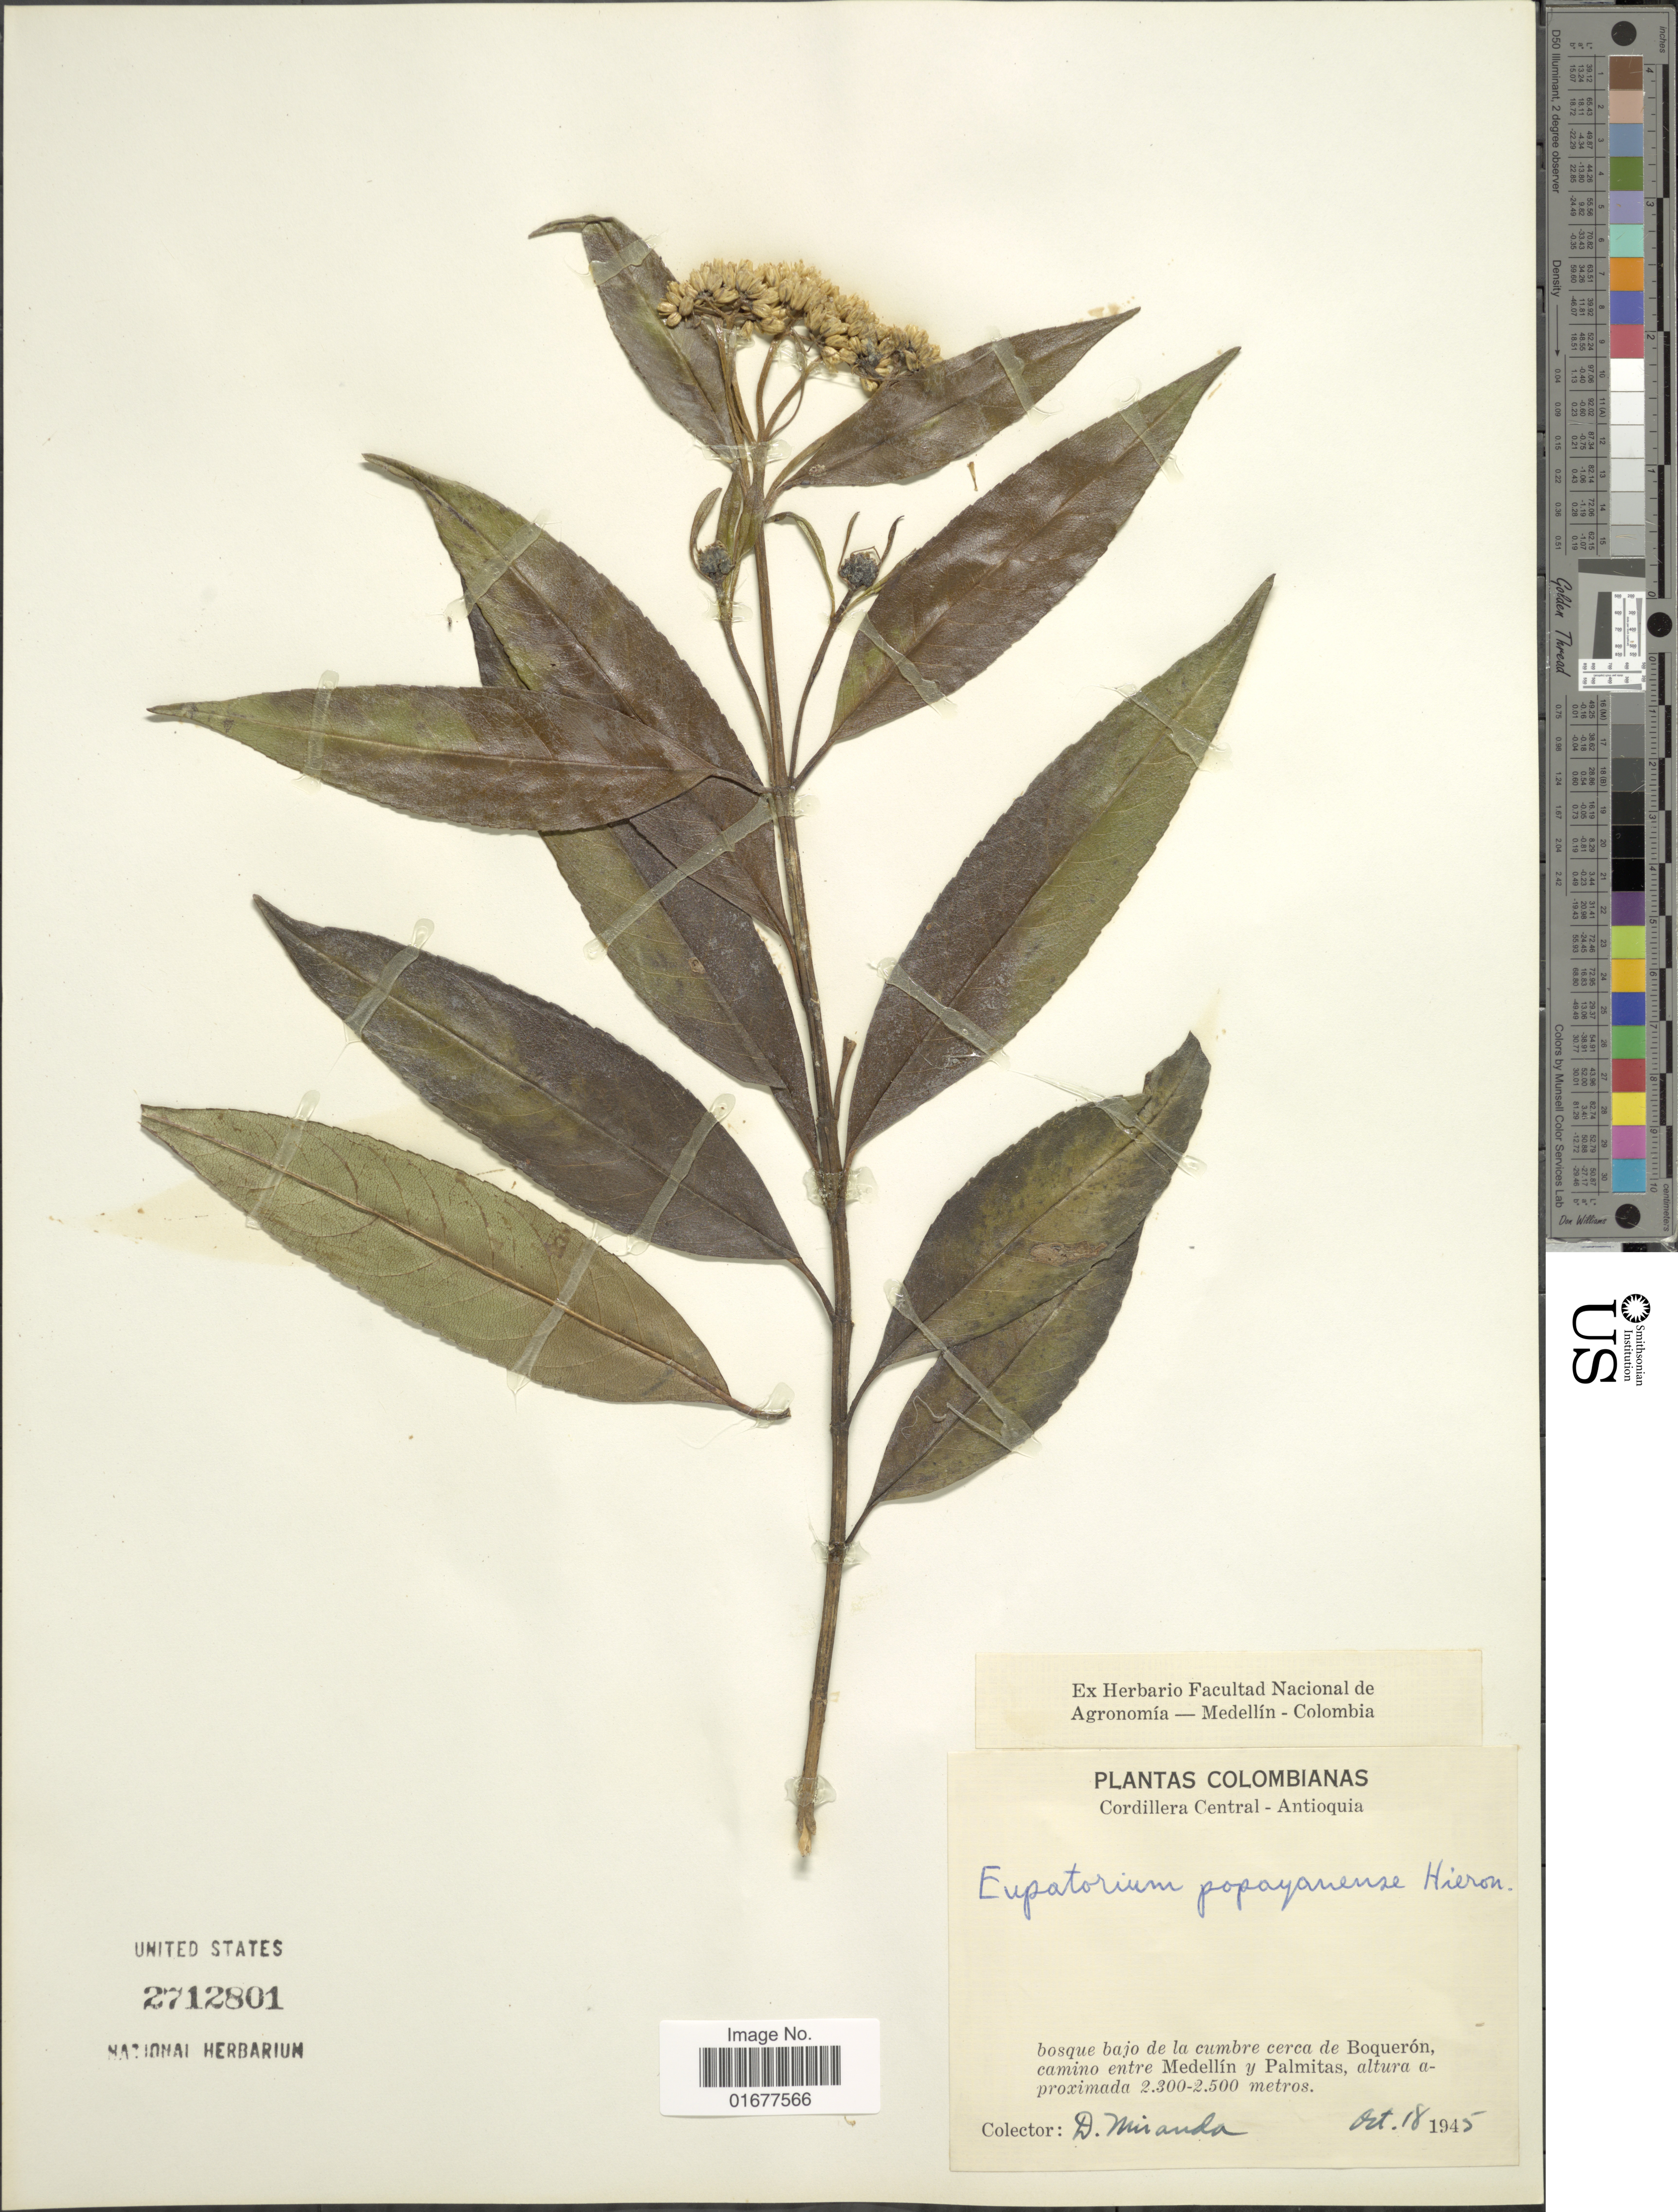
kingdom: Plantae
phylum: Tracheophyta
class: Magnoliopsida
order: Asterales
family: Asteraceae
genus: Ageratina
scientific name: Ageratina popayanensis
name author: (H. Rob.) R.M. King & H. Rob.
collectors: D. Miranda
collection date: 1945-10-18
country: Colombia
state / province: Antioquia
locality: Cordillera Central, bosque bajo de la cumbre cerca de Boqueron, camino entre Medellin y Palmitas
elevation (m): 2300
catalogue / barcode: US 2712801